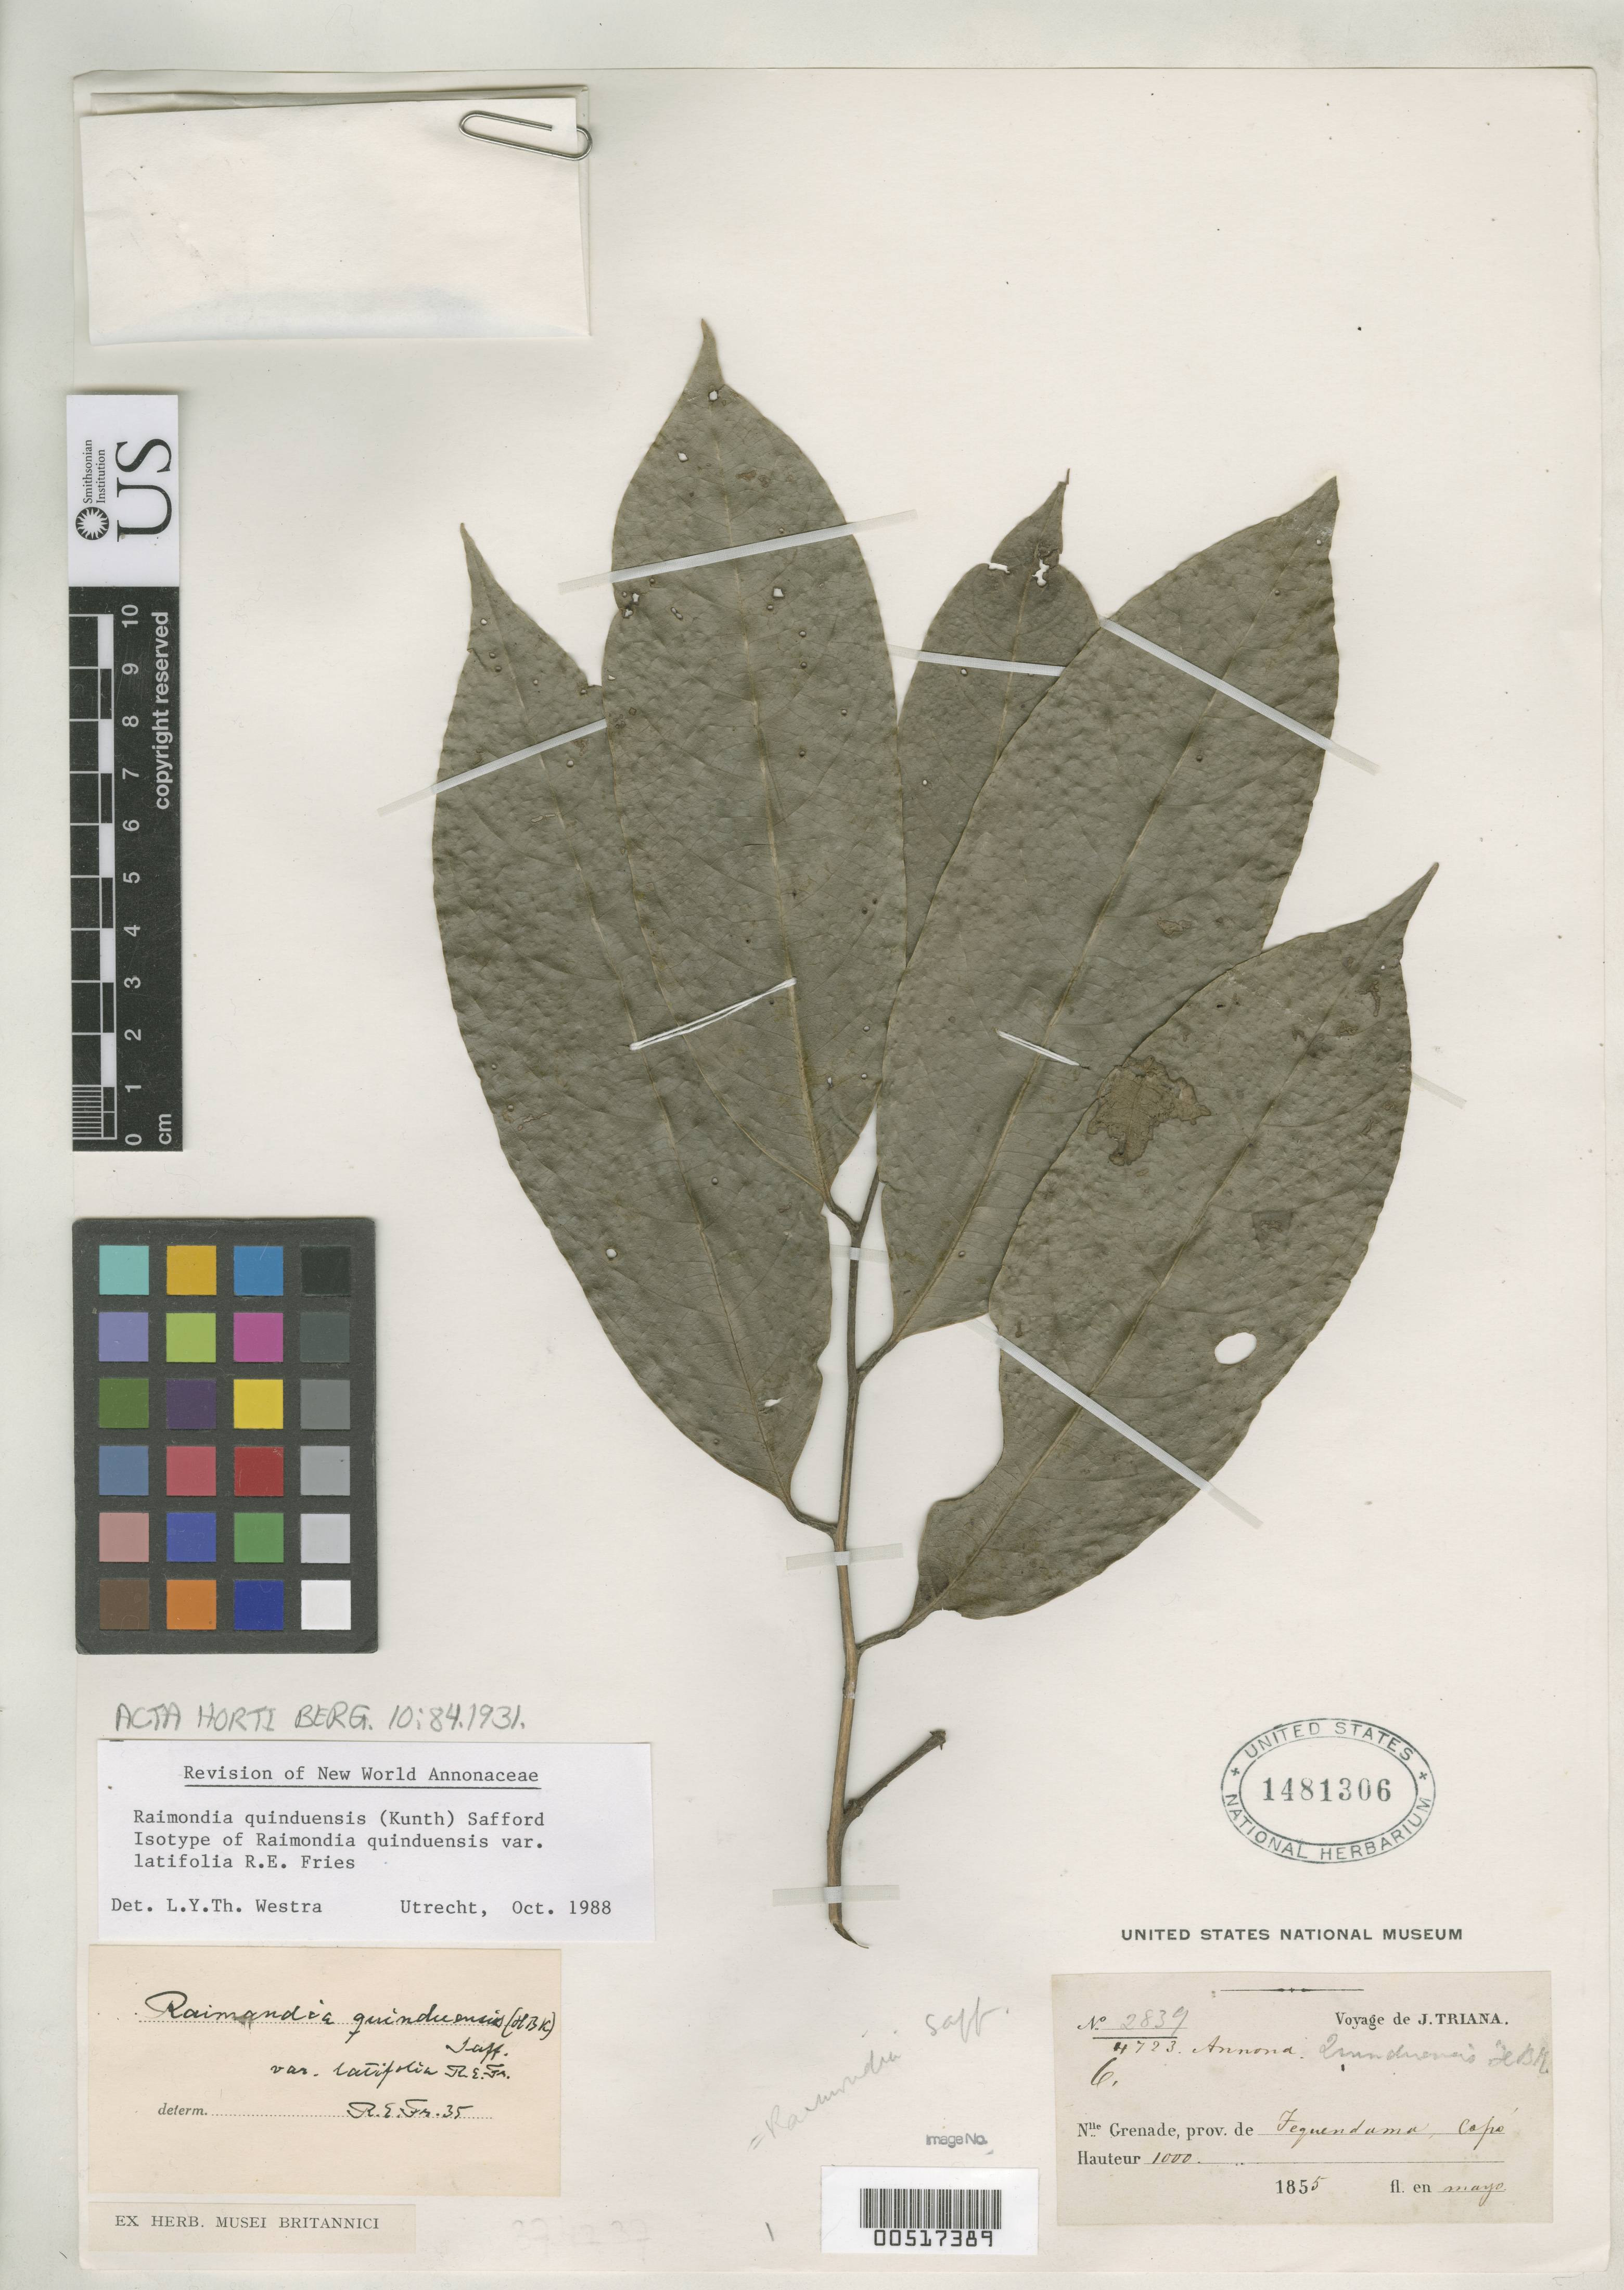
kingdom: Plantae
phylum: Tracheophyta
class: Magnoliopsida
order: Magnoliales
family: Annonaceae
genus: Raimondia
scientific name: Raimondia quinduensis var. latifolia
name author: R.E. Fr.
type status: Possible Isotype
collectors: J. J. Triana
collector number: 4723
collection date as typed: May 1855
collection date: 1855-05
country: Colombia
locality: Tequendama, Capo.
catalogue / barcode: US 1481306